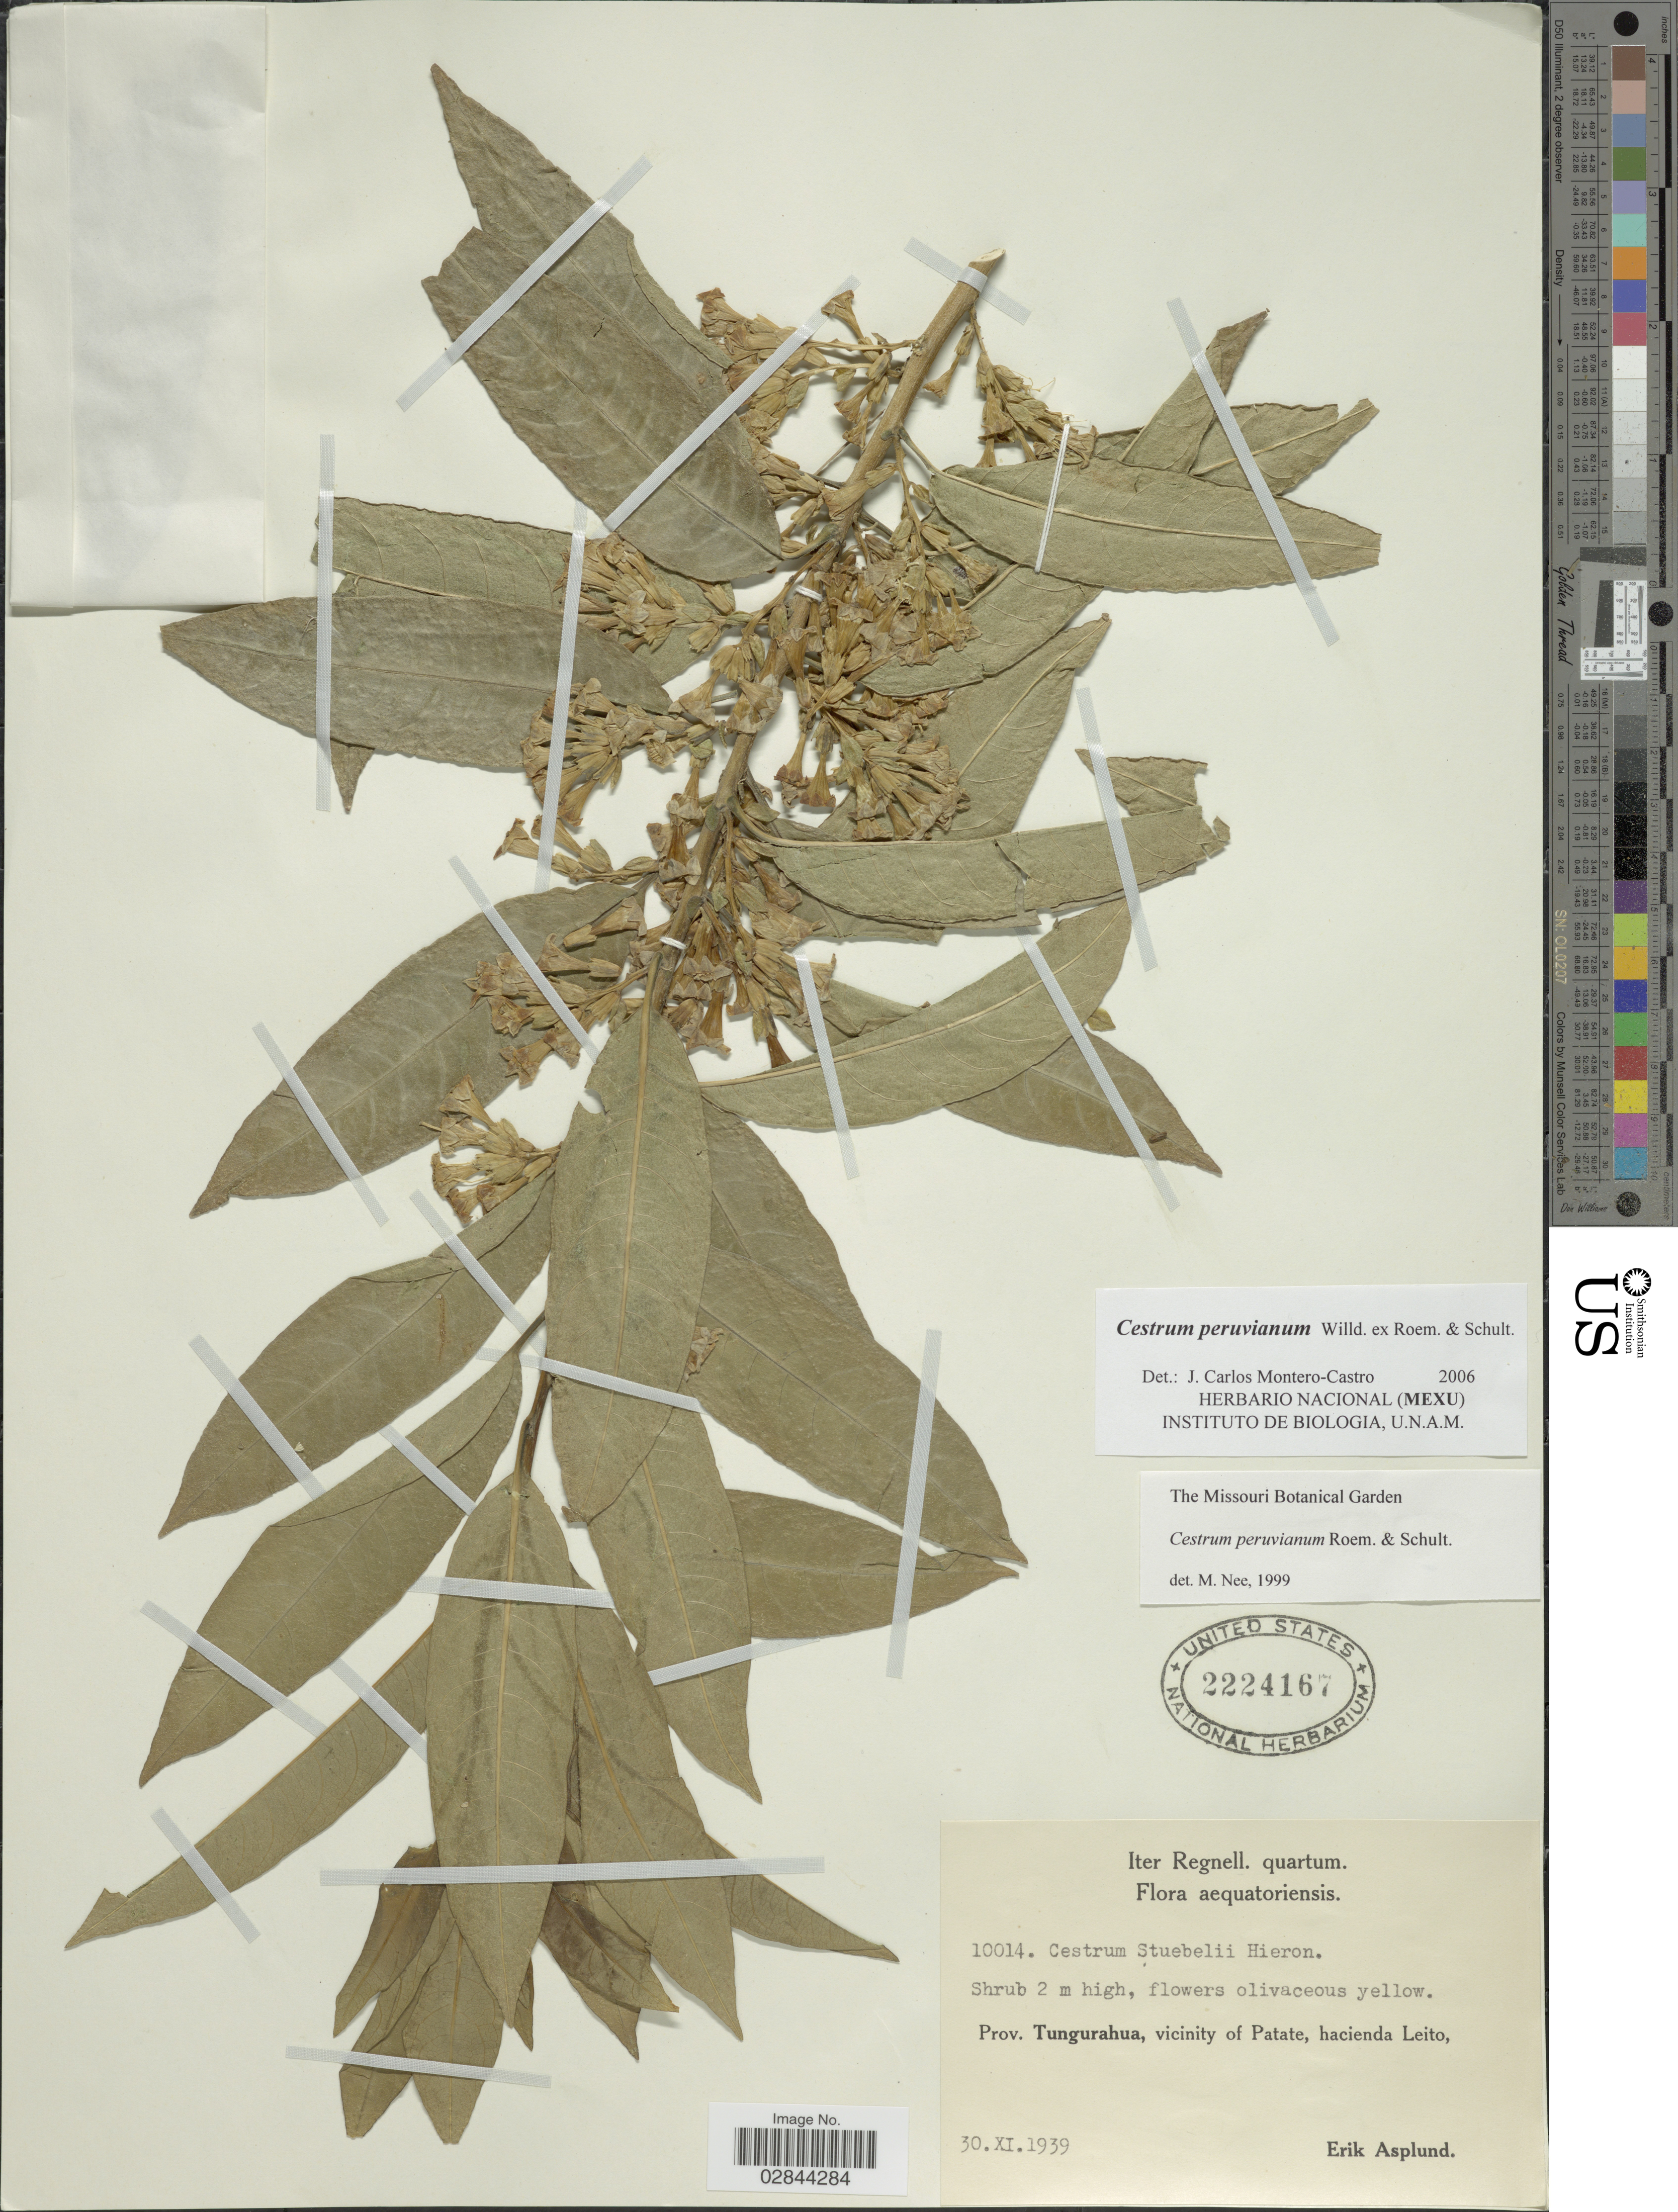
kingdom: Plantae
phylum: Tracheophyta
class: Magnoliopsida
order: Solanales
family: Solanaceae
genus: Cestrum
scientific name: Cestrum affine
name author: Kunth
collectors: E. Asplund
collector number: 10014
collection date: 1939-11-30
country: Ecuador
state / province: Tungurahua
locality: Vicinity of Patate, hacienda Leito.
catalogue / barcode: US 2224167